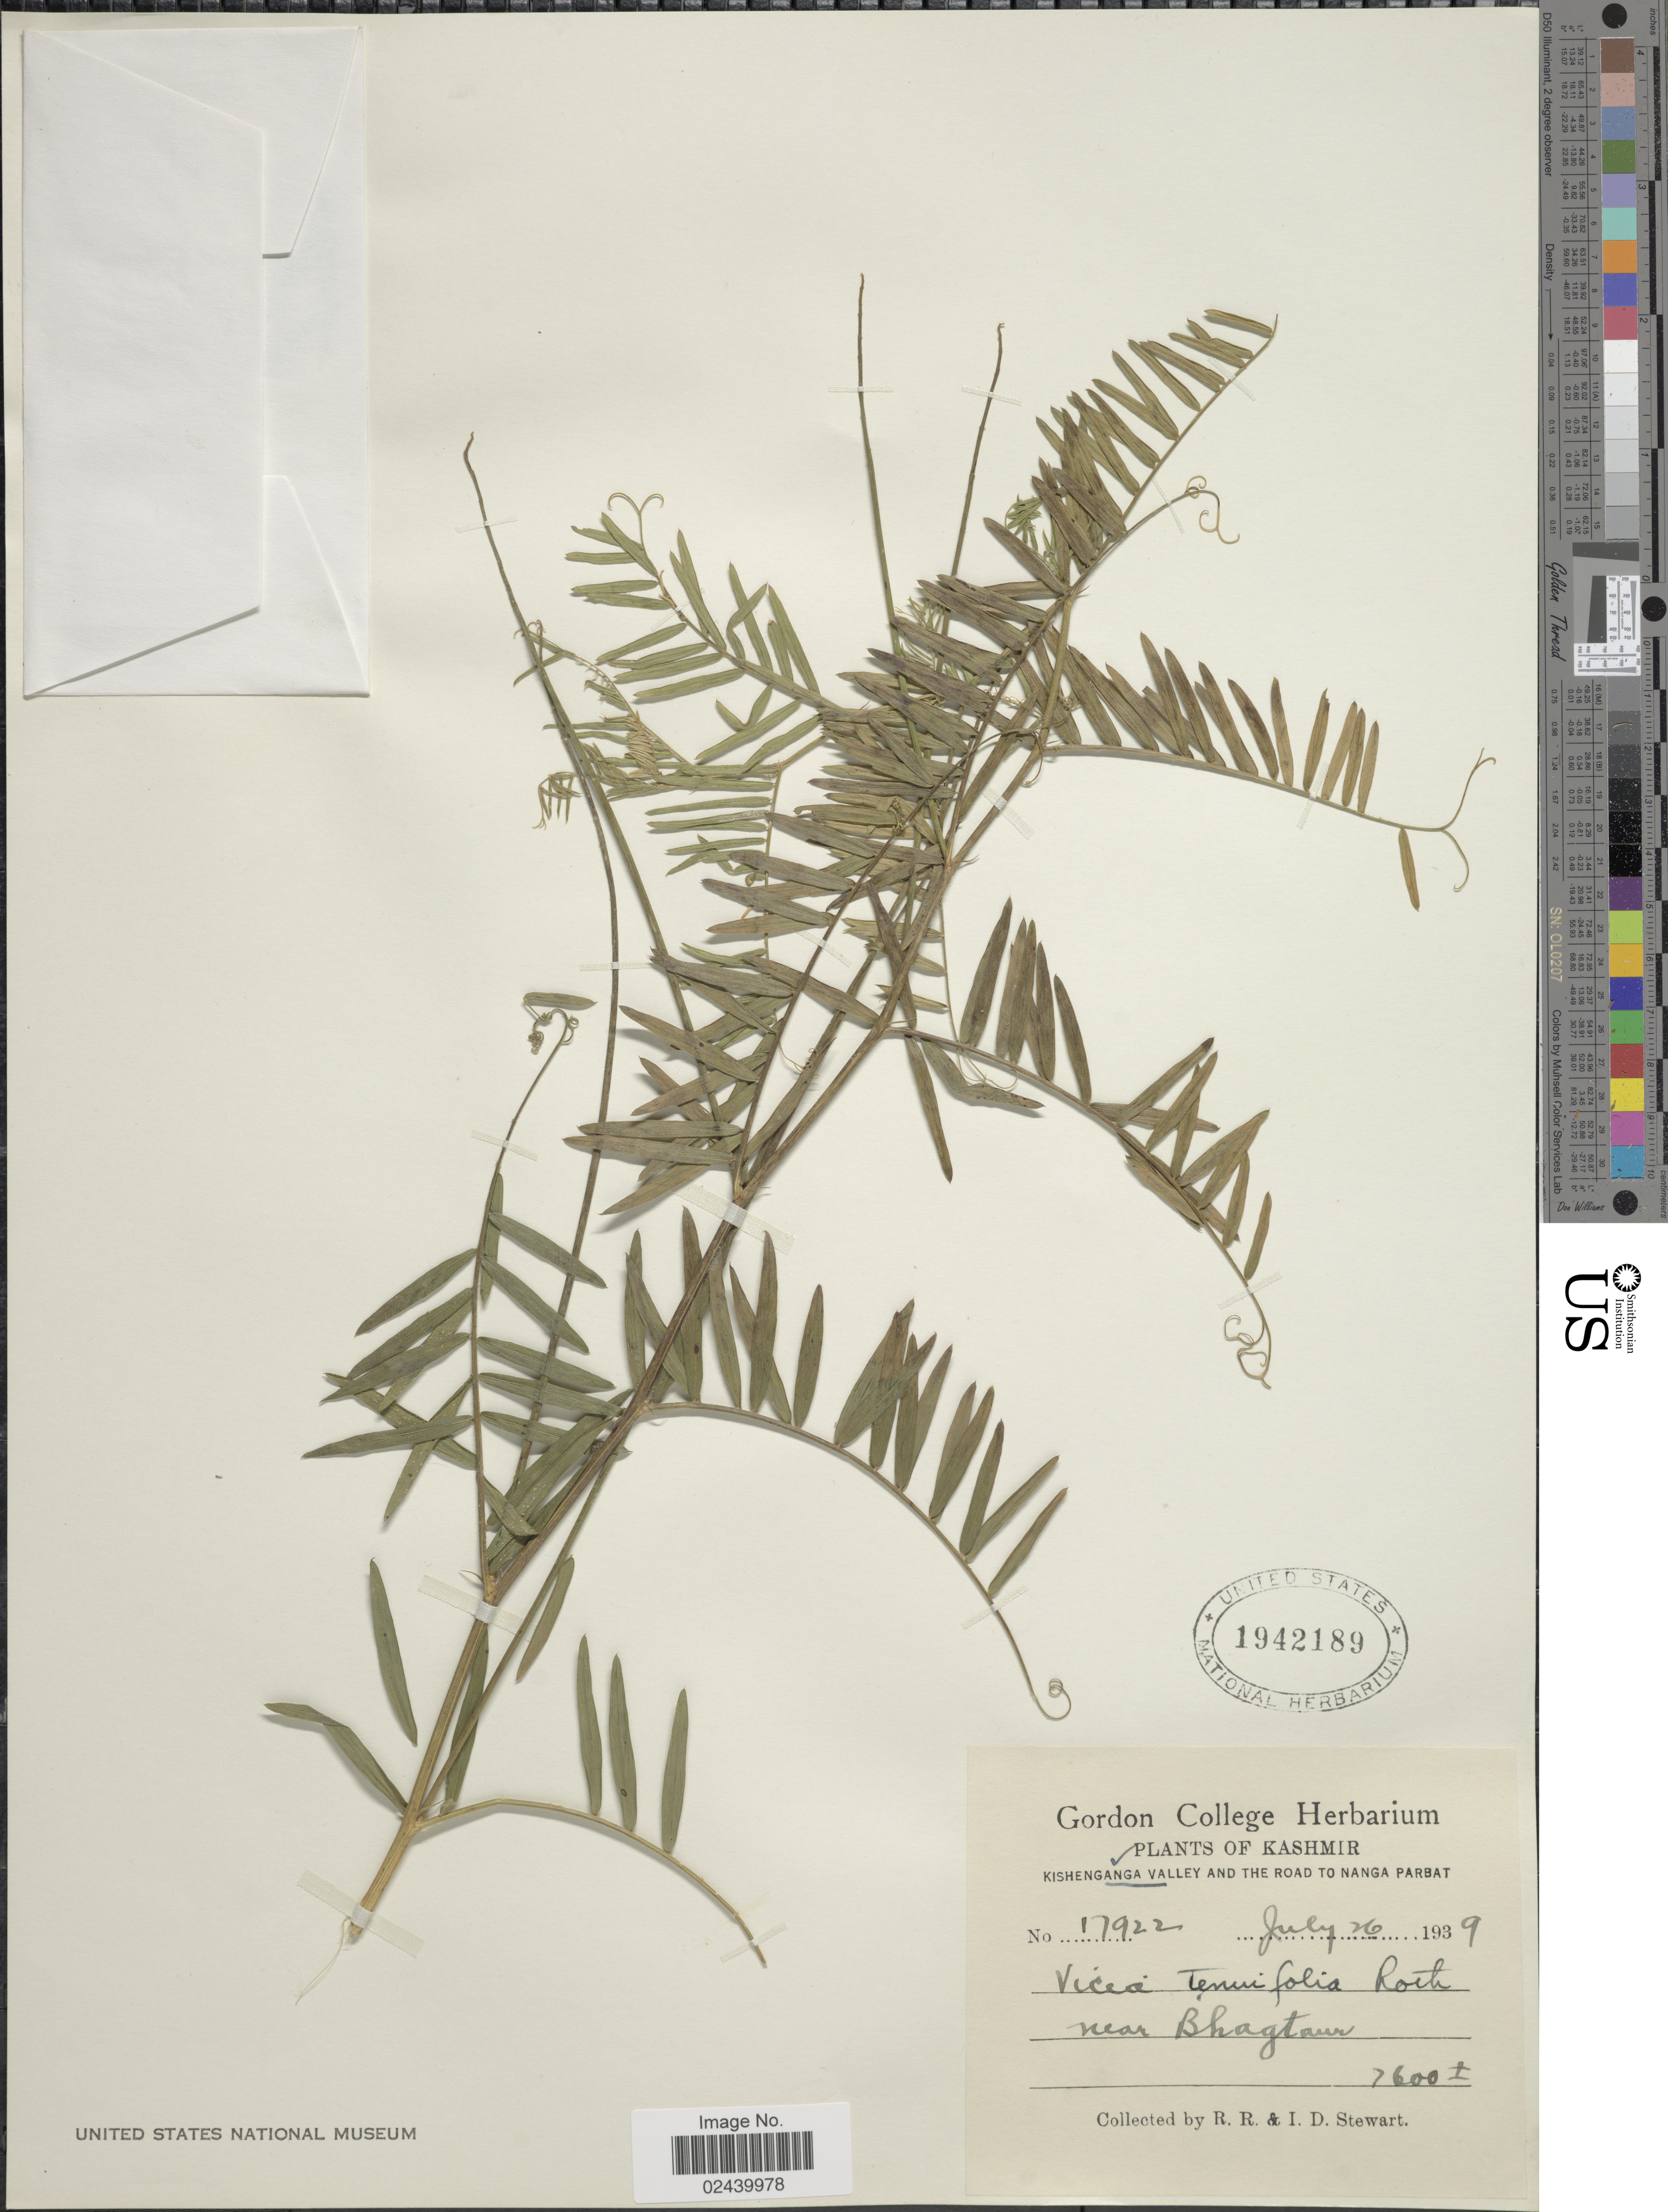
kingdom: Plantae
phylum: Tracheophyta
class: Magnoliopsida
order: Fabales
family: Fabaceae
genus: Vicia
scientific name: Vicia tenuifolia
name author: Ten.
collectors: R. R. Stewart & I. Stewart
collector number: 17922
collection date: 1939-07-26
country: Pakistan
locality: Kashmir, Kishenganga Valley And The Road To Nanga Parbat, near Bhagtaur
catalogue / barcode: US 1942189